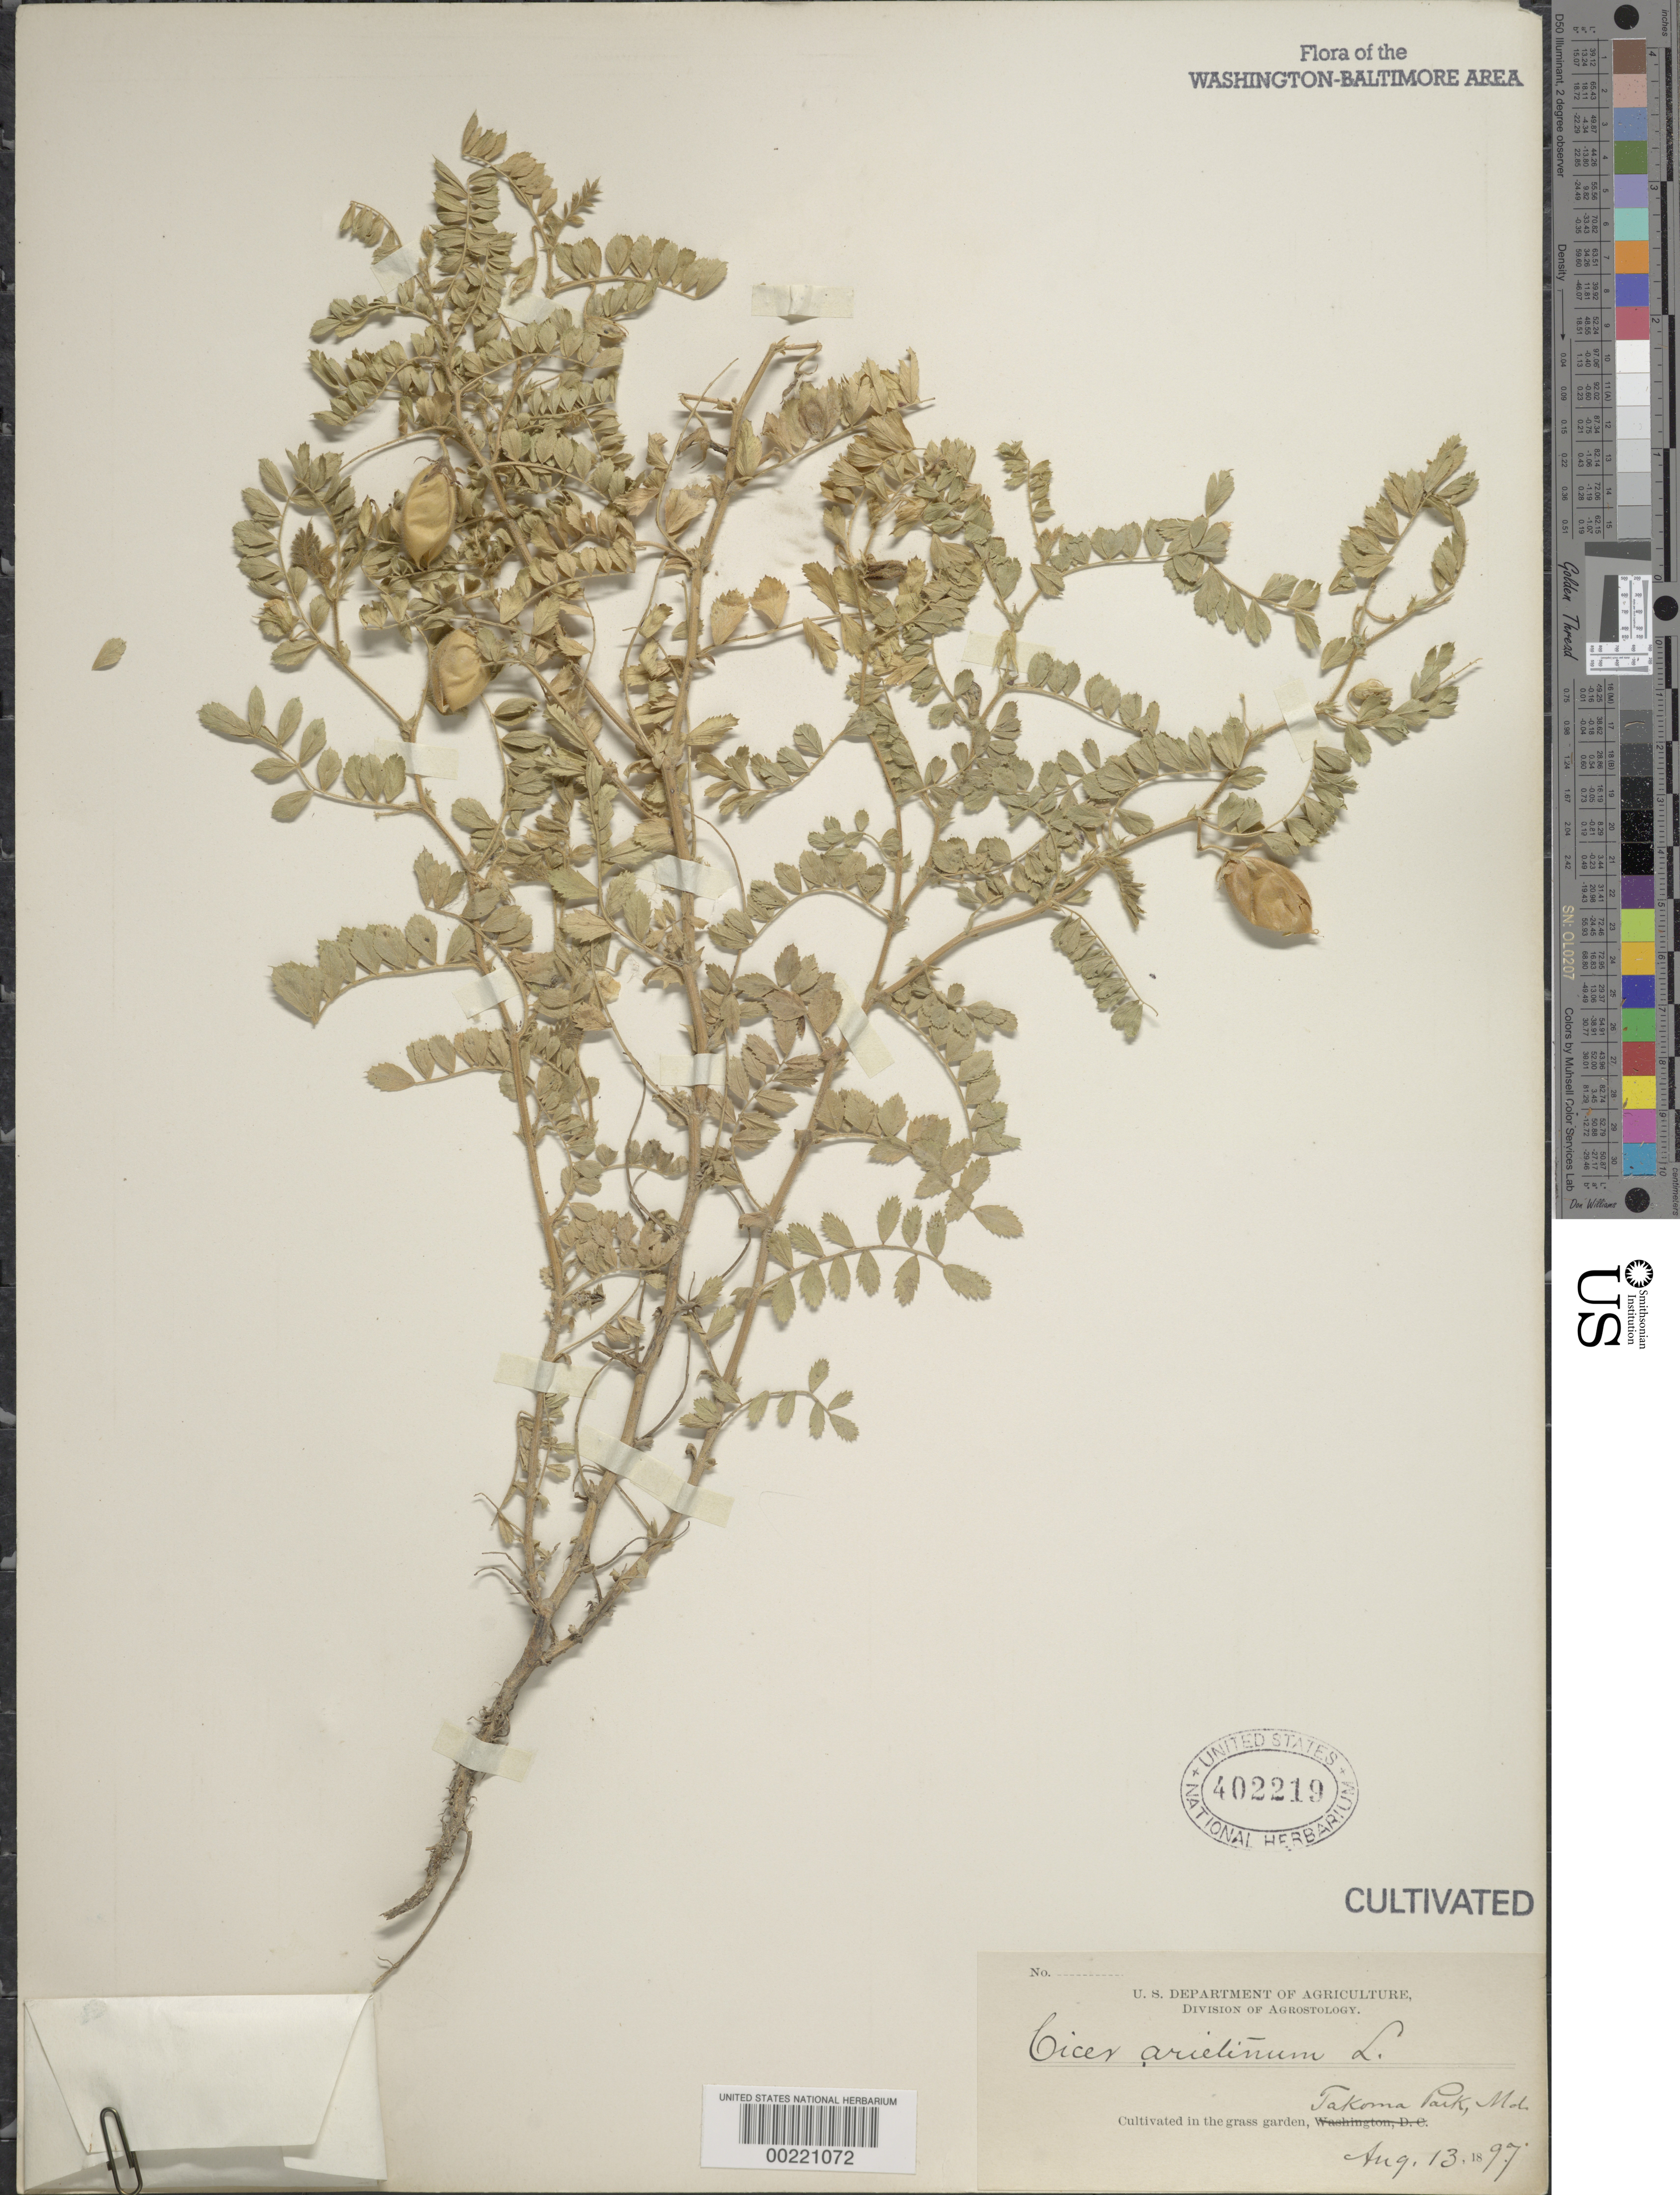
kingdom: Plantae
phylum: Tracheophyta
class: Magnoliopsida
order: Fabales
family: Fabaceae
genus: Cicer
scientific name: Cicer arietinum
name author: L.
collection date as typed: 13 Aug 1897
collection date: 1897-08-13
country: United States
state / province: Maryland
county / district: Montgomery / Prince George's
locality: Takoma Park, Grass Garden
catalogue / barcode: US 402219